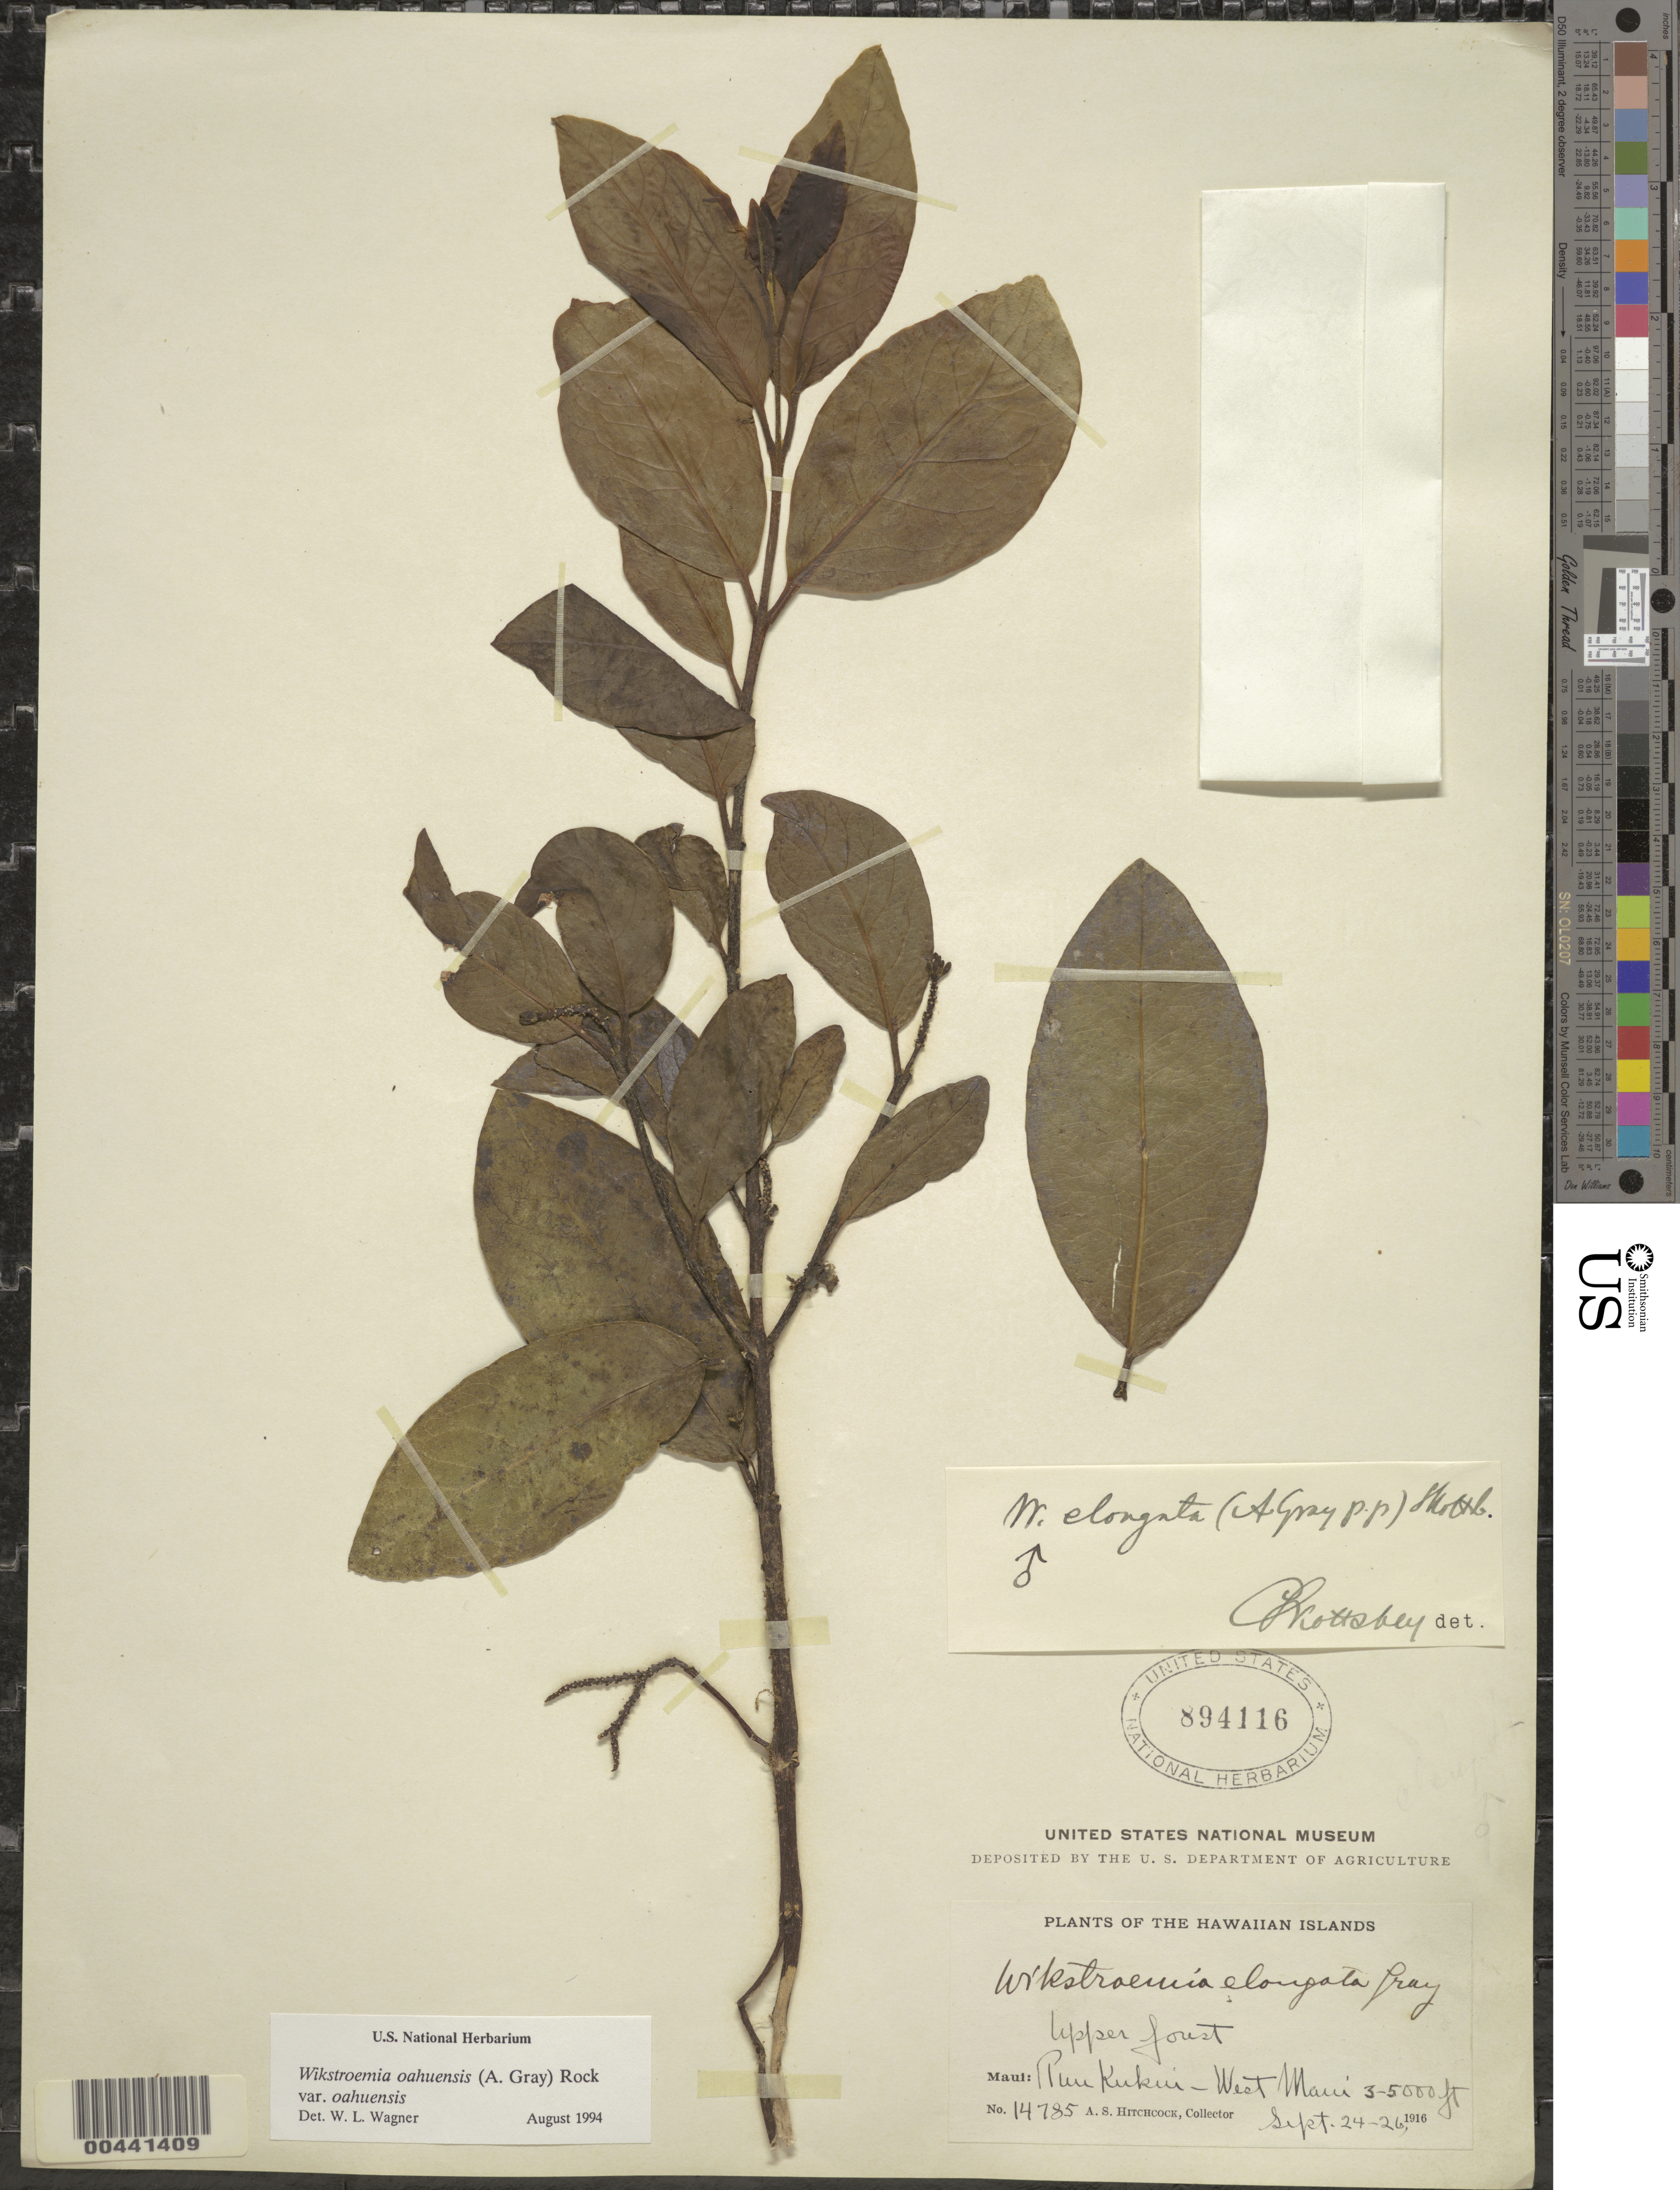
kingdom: Plantae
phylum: Tracheophyta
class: Magnoliopsida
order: Malvales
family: Thymelaeaceae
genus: Wikstroemia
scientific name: Wikstroemia oahuensis var. oahuensis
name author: (A. Gray) Rock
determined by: Wagner, W. L., (BOT), Smithsonian Institution - National Museum of Natural History (UNITED STATES)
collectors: A. S. Hitchcock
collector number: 14785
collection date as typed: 24 Sep 1916 to 26 Sep 1916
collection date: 1916-09-24/1916-09-26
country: United States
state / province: Hawaii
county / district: Maui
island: Maui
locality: Puu Kukui, W Maui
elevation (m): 914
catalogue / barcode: US 894116